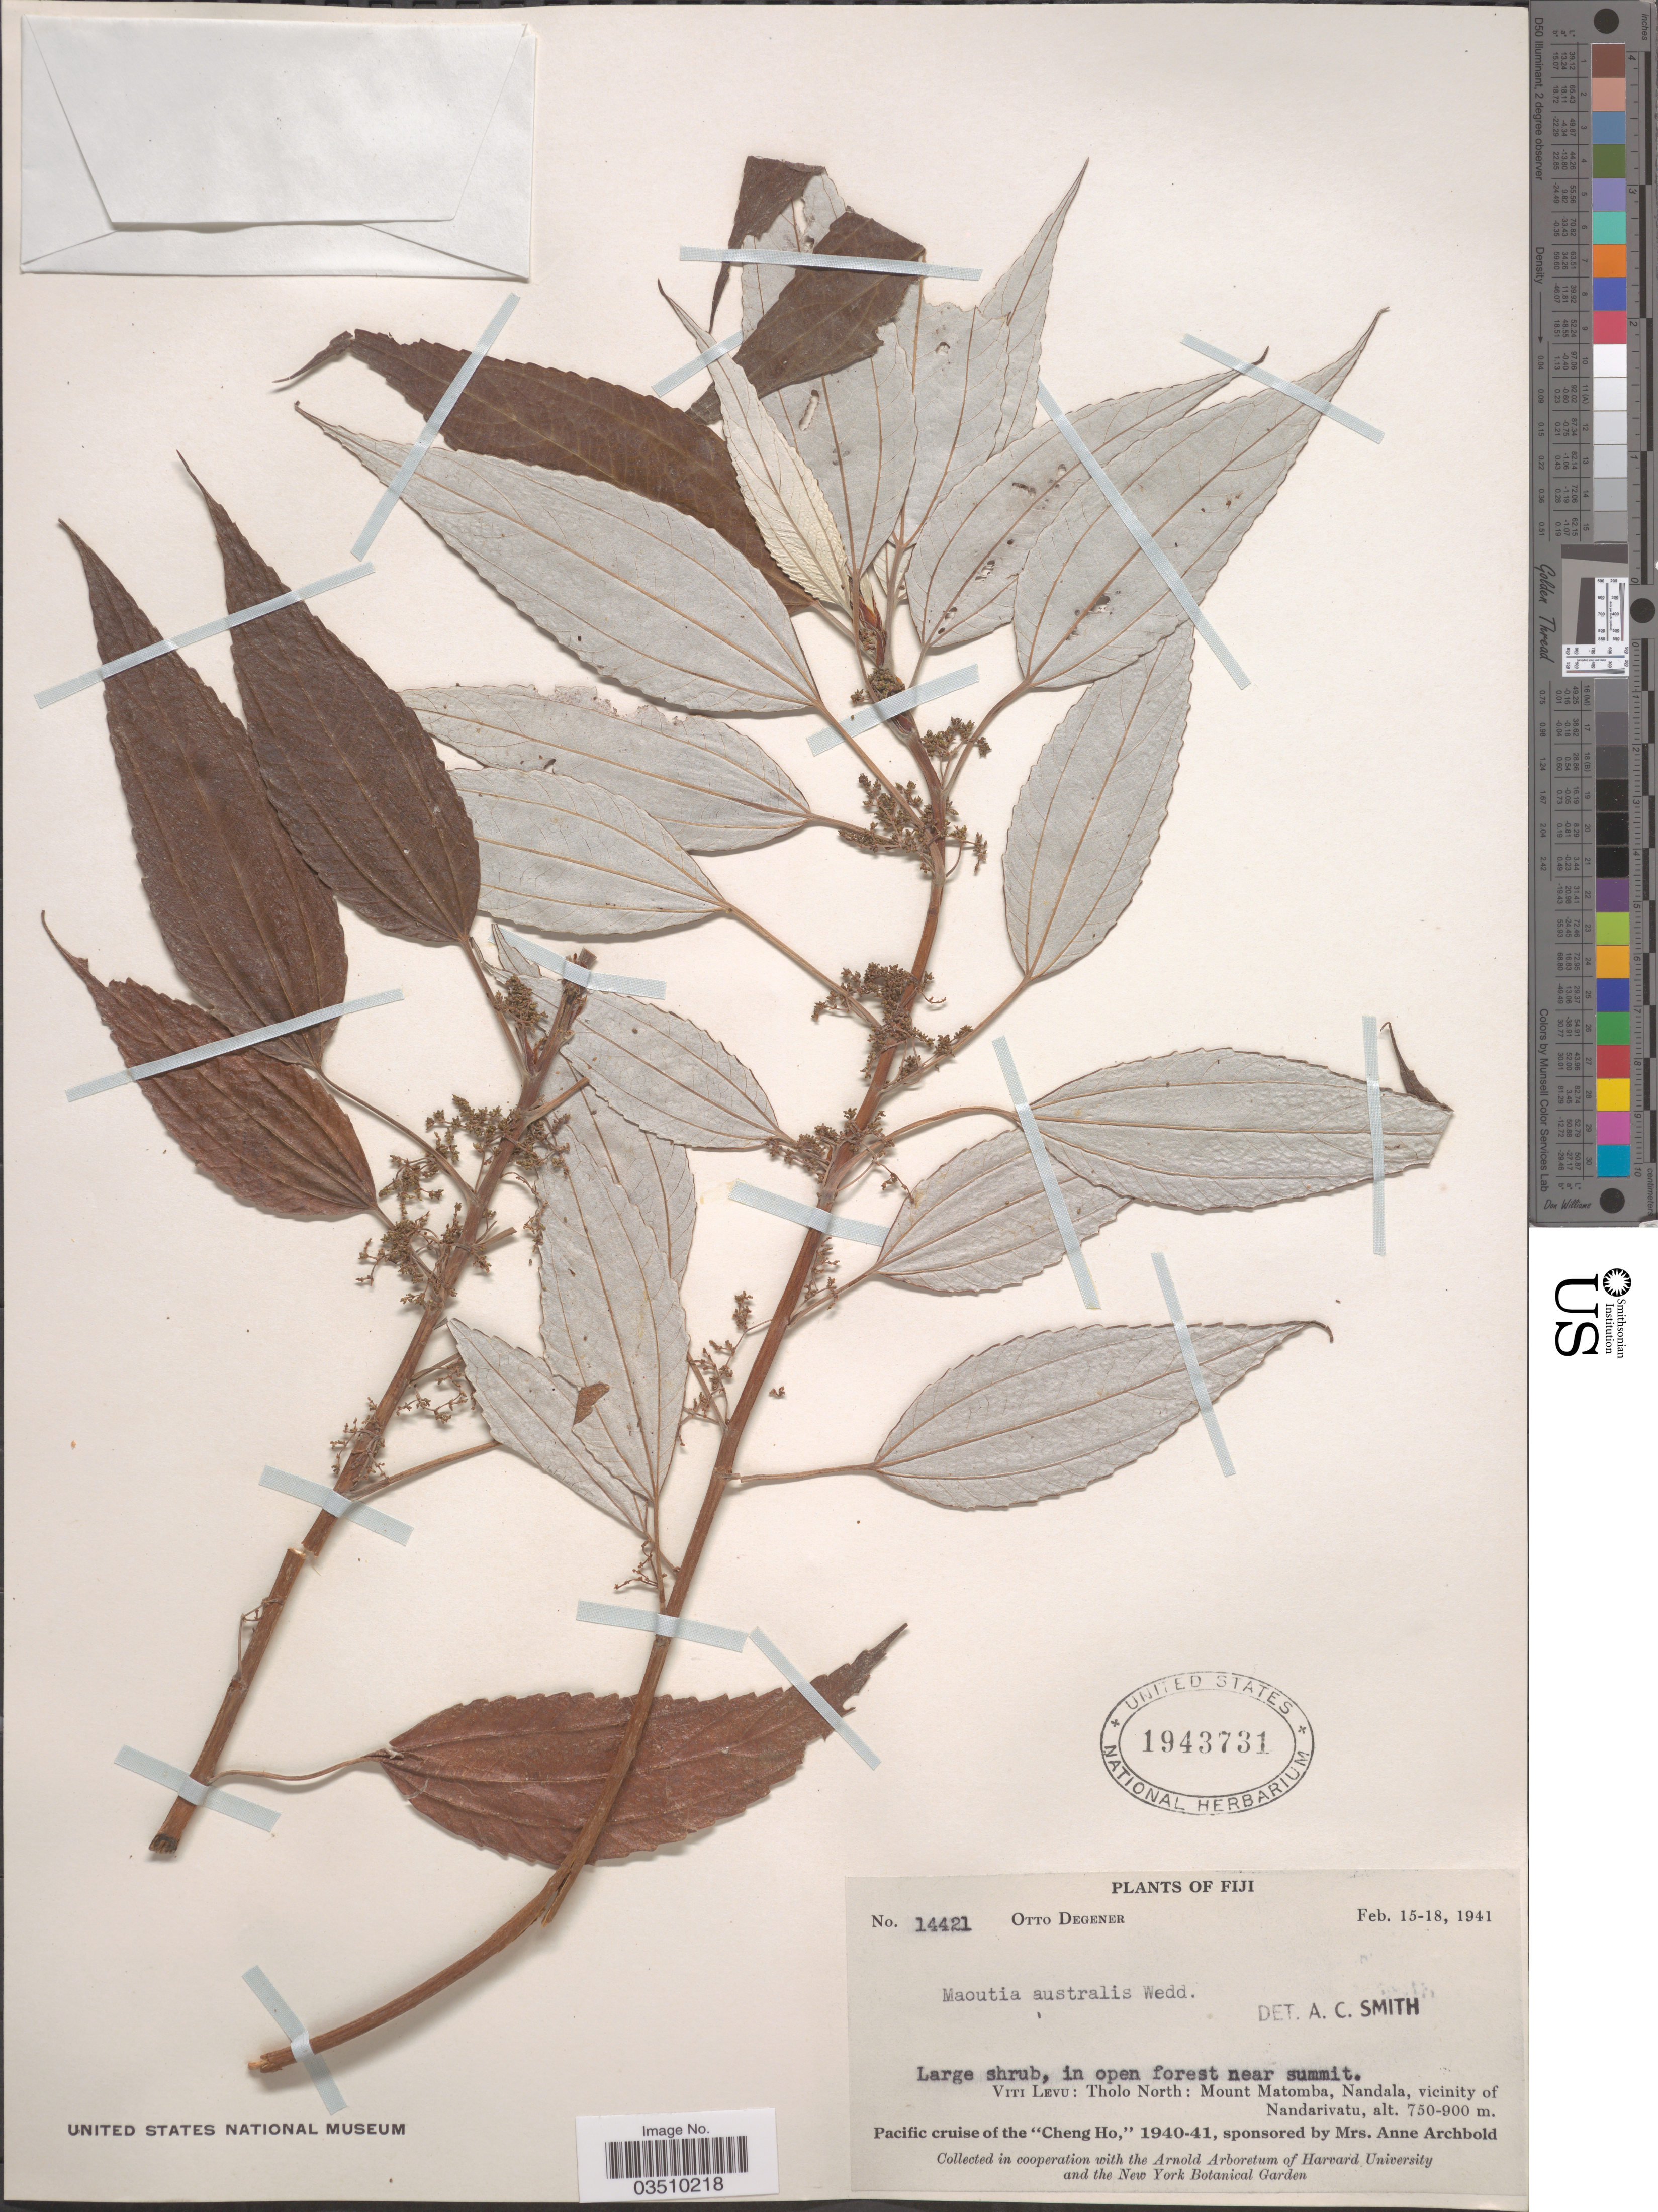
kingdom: Plantae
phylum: Tracheophyta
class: Magnoliopsida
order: Rosales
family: Urticaceae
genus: Maoutia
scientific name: Maoutia australis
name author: Wedd.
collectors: O. Degener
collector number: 14421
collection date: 1941-02-15/1941-02-18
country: Fiji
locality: Viti Levu: Tholo North: Mount Matomba, Nandala, vicinity of Nandarivatu.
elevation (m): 750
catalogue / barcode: US 1943731